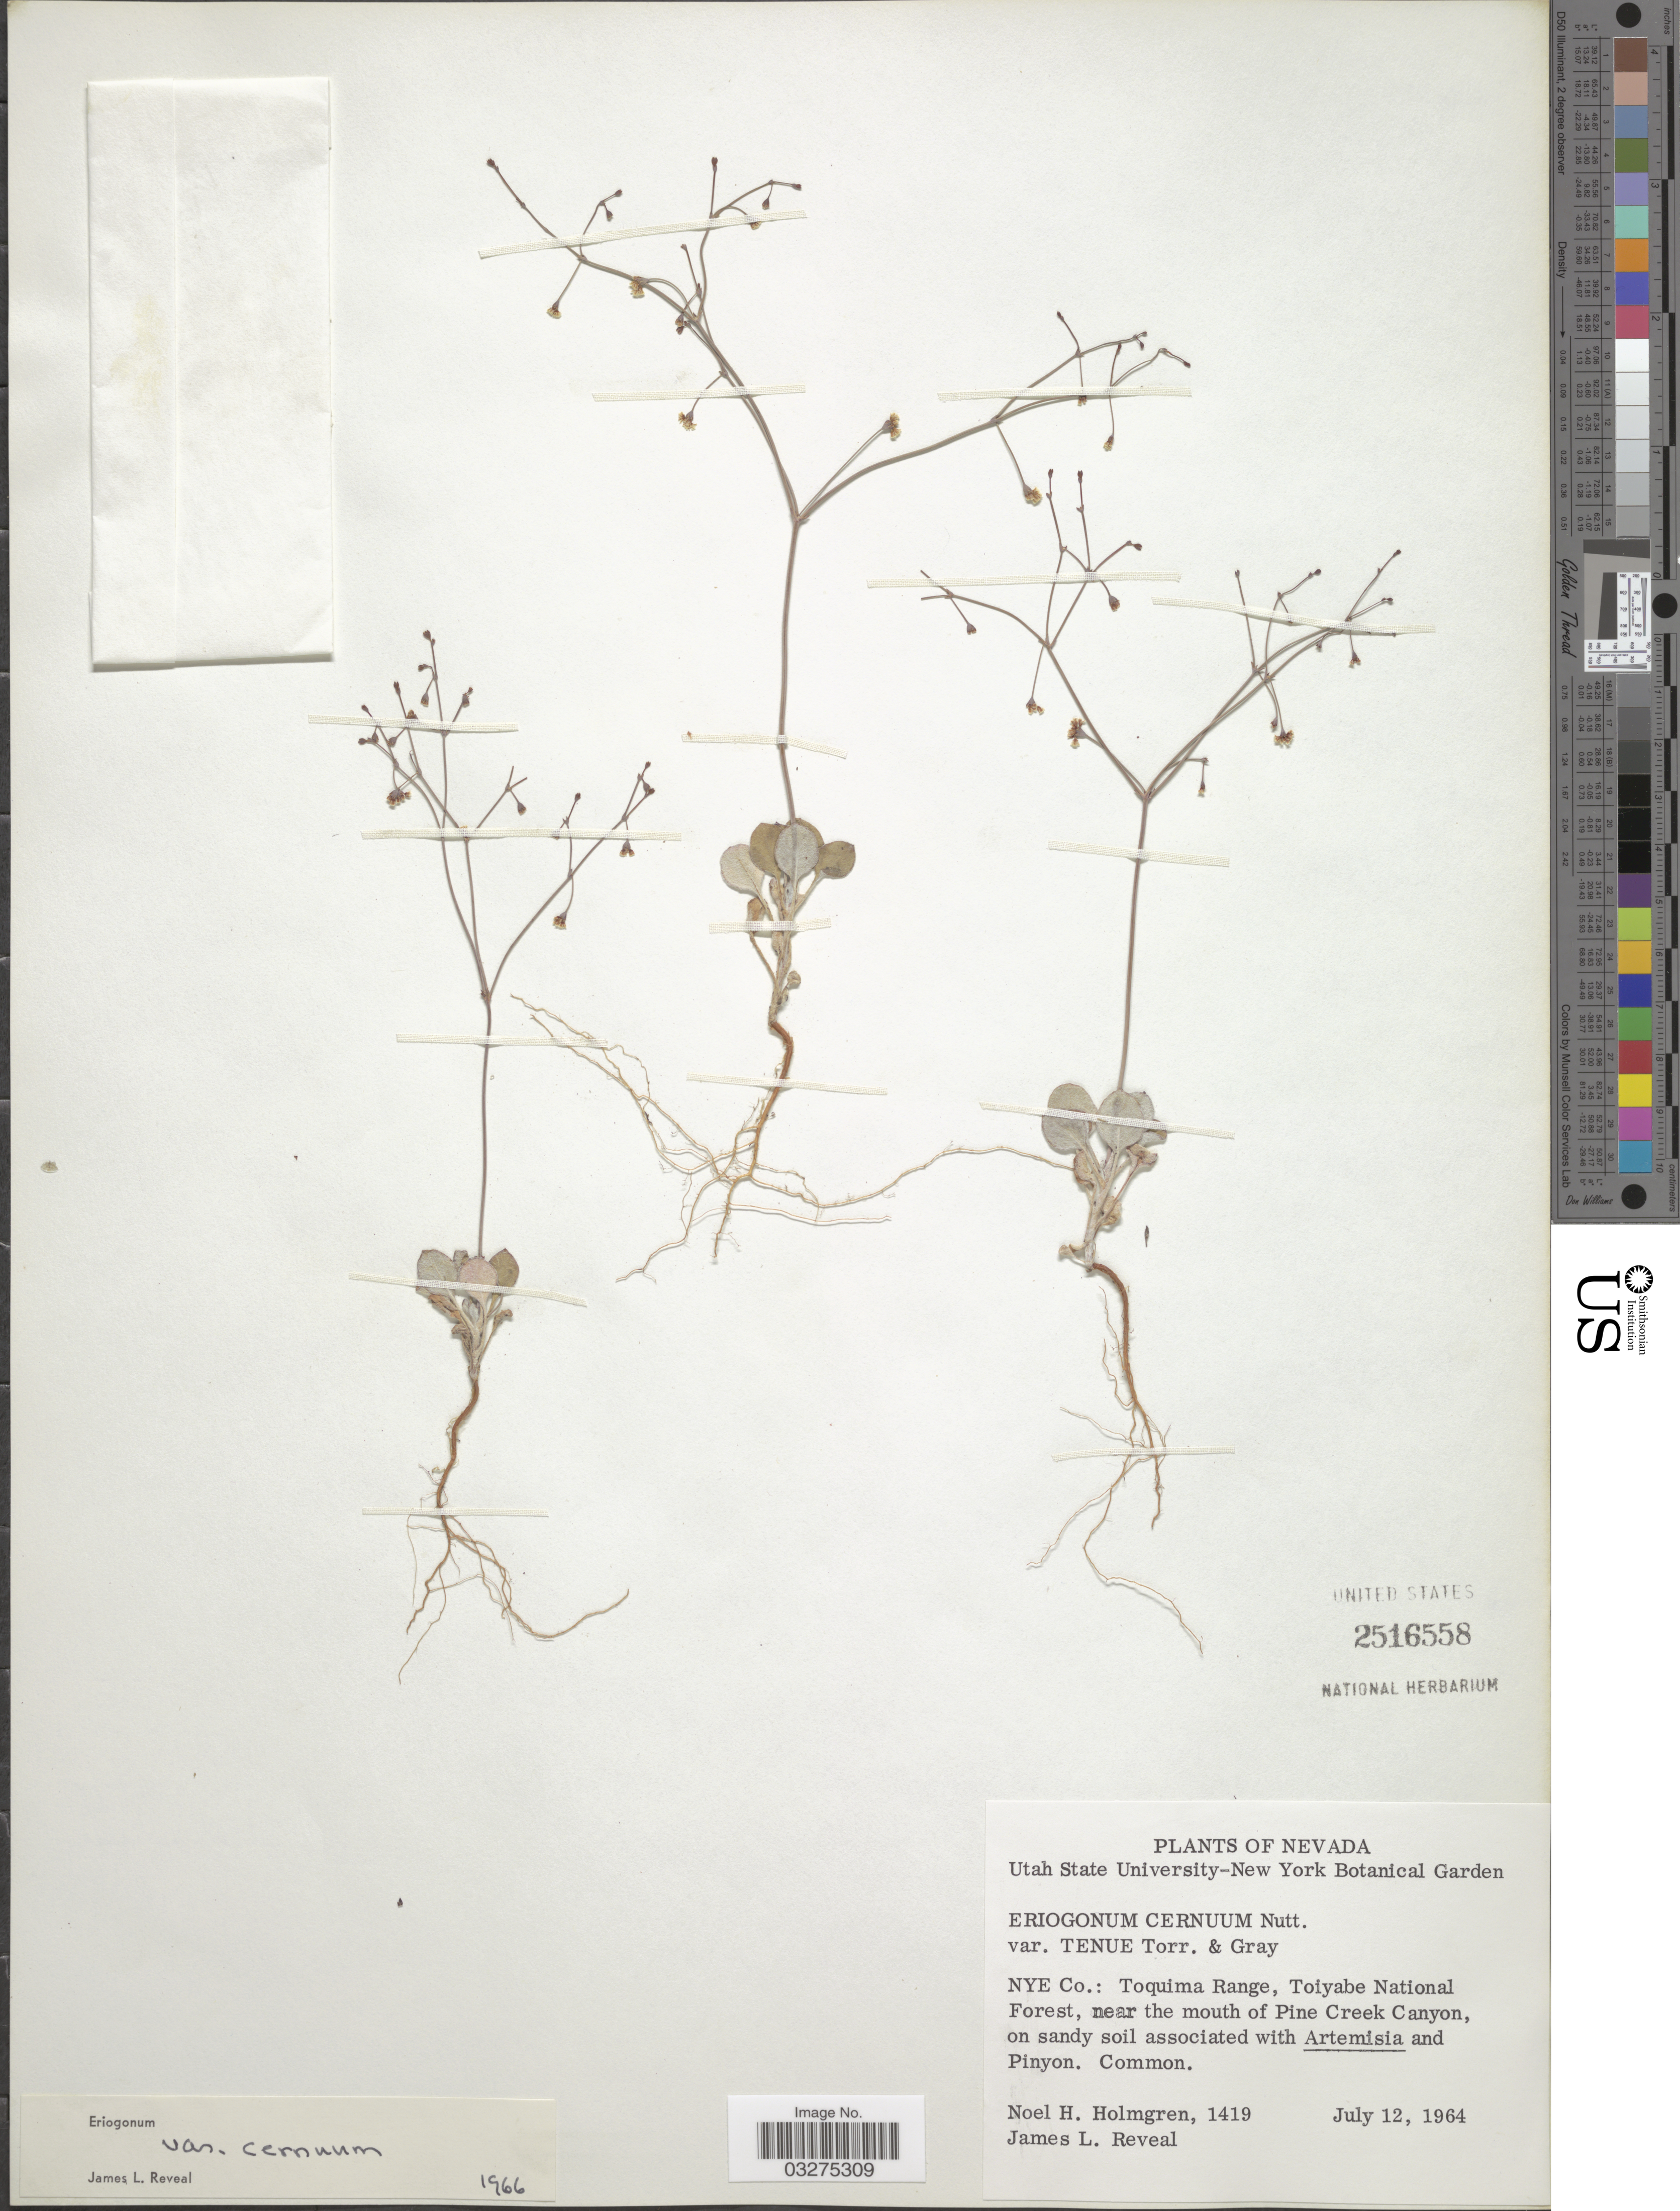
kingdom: Plantae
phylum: Tracheophyta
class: Magnoliopsida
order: Caryophyllales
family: Polygonaceae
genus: Eriogonum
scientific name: Eriogonum cernuum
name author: Nutt.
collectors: N. H. Holmgren & J. L. Reveal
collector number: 1419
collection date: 1964-07-12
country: United States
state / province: Nevada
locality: Nye Co.: Toquima Range, Toiyabe National Forest, near the mouth of Pine Creek Canyon.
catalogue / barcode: US 2516558